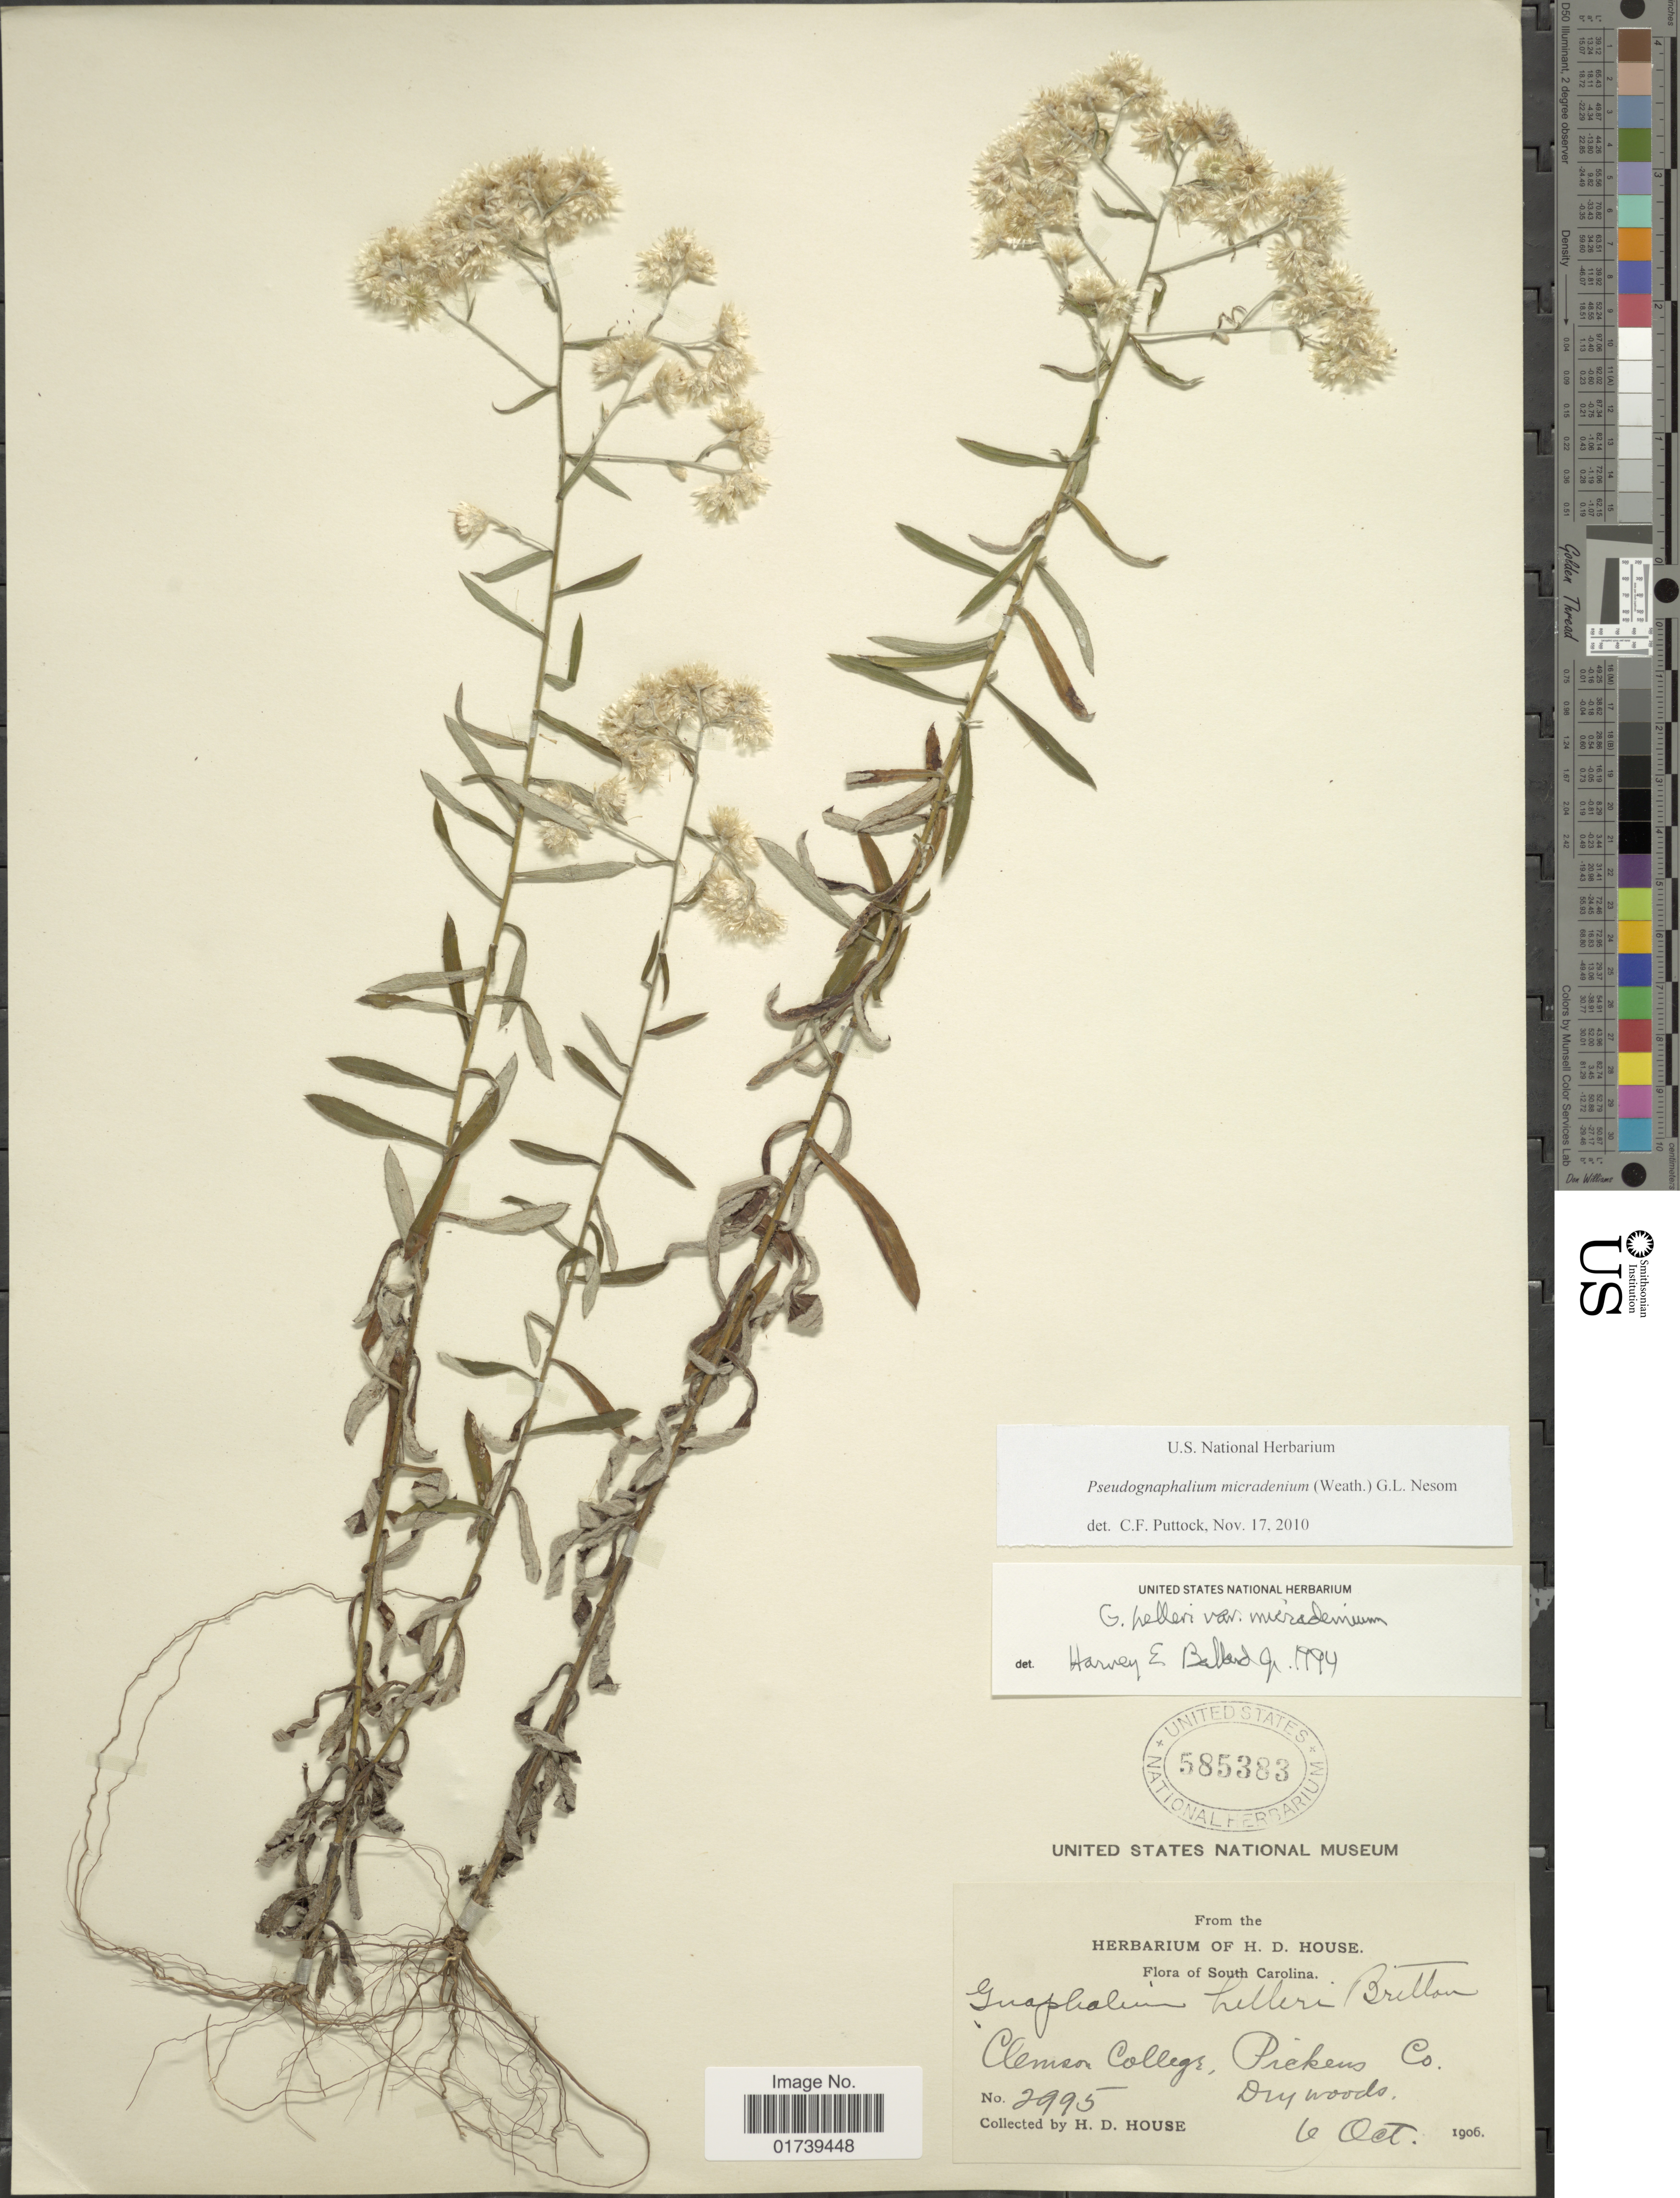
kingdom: Plantae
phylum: Tracheophyta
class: Magnoliopsida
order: Asterales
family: Asteraceae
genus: Pseudognaphalium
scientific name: Pseudognaphalium micradenium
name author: (Weath.) G.L. Nesom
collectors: H. D. House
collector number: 2995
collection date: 1906-10-06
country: United States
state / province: South Carolina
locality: Clemson College, Pickens Co.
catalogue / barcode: US 585383